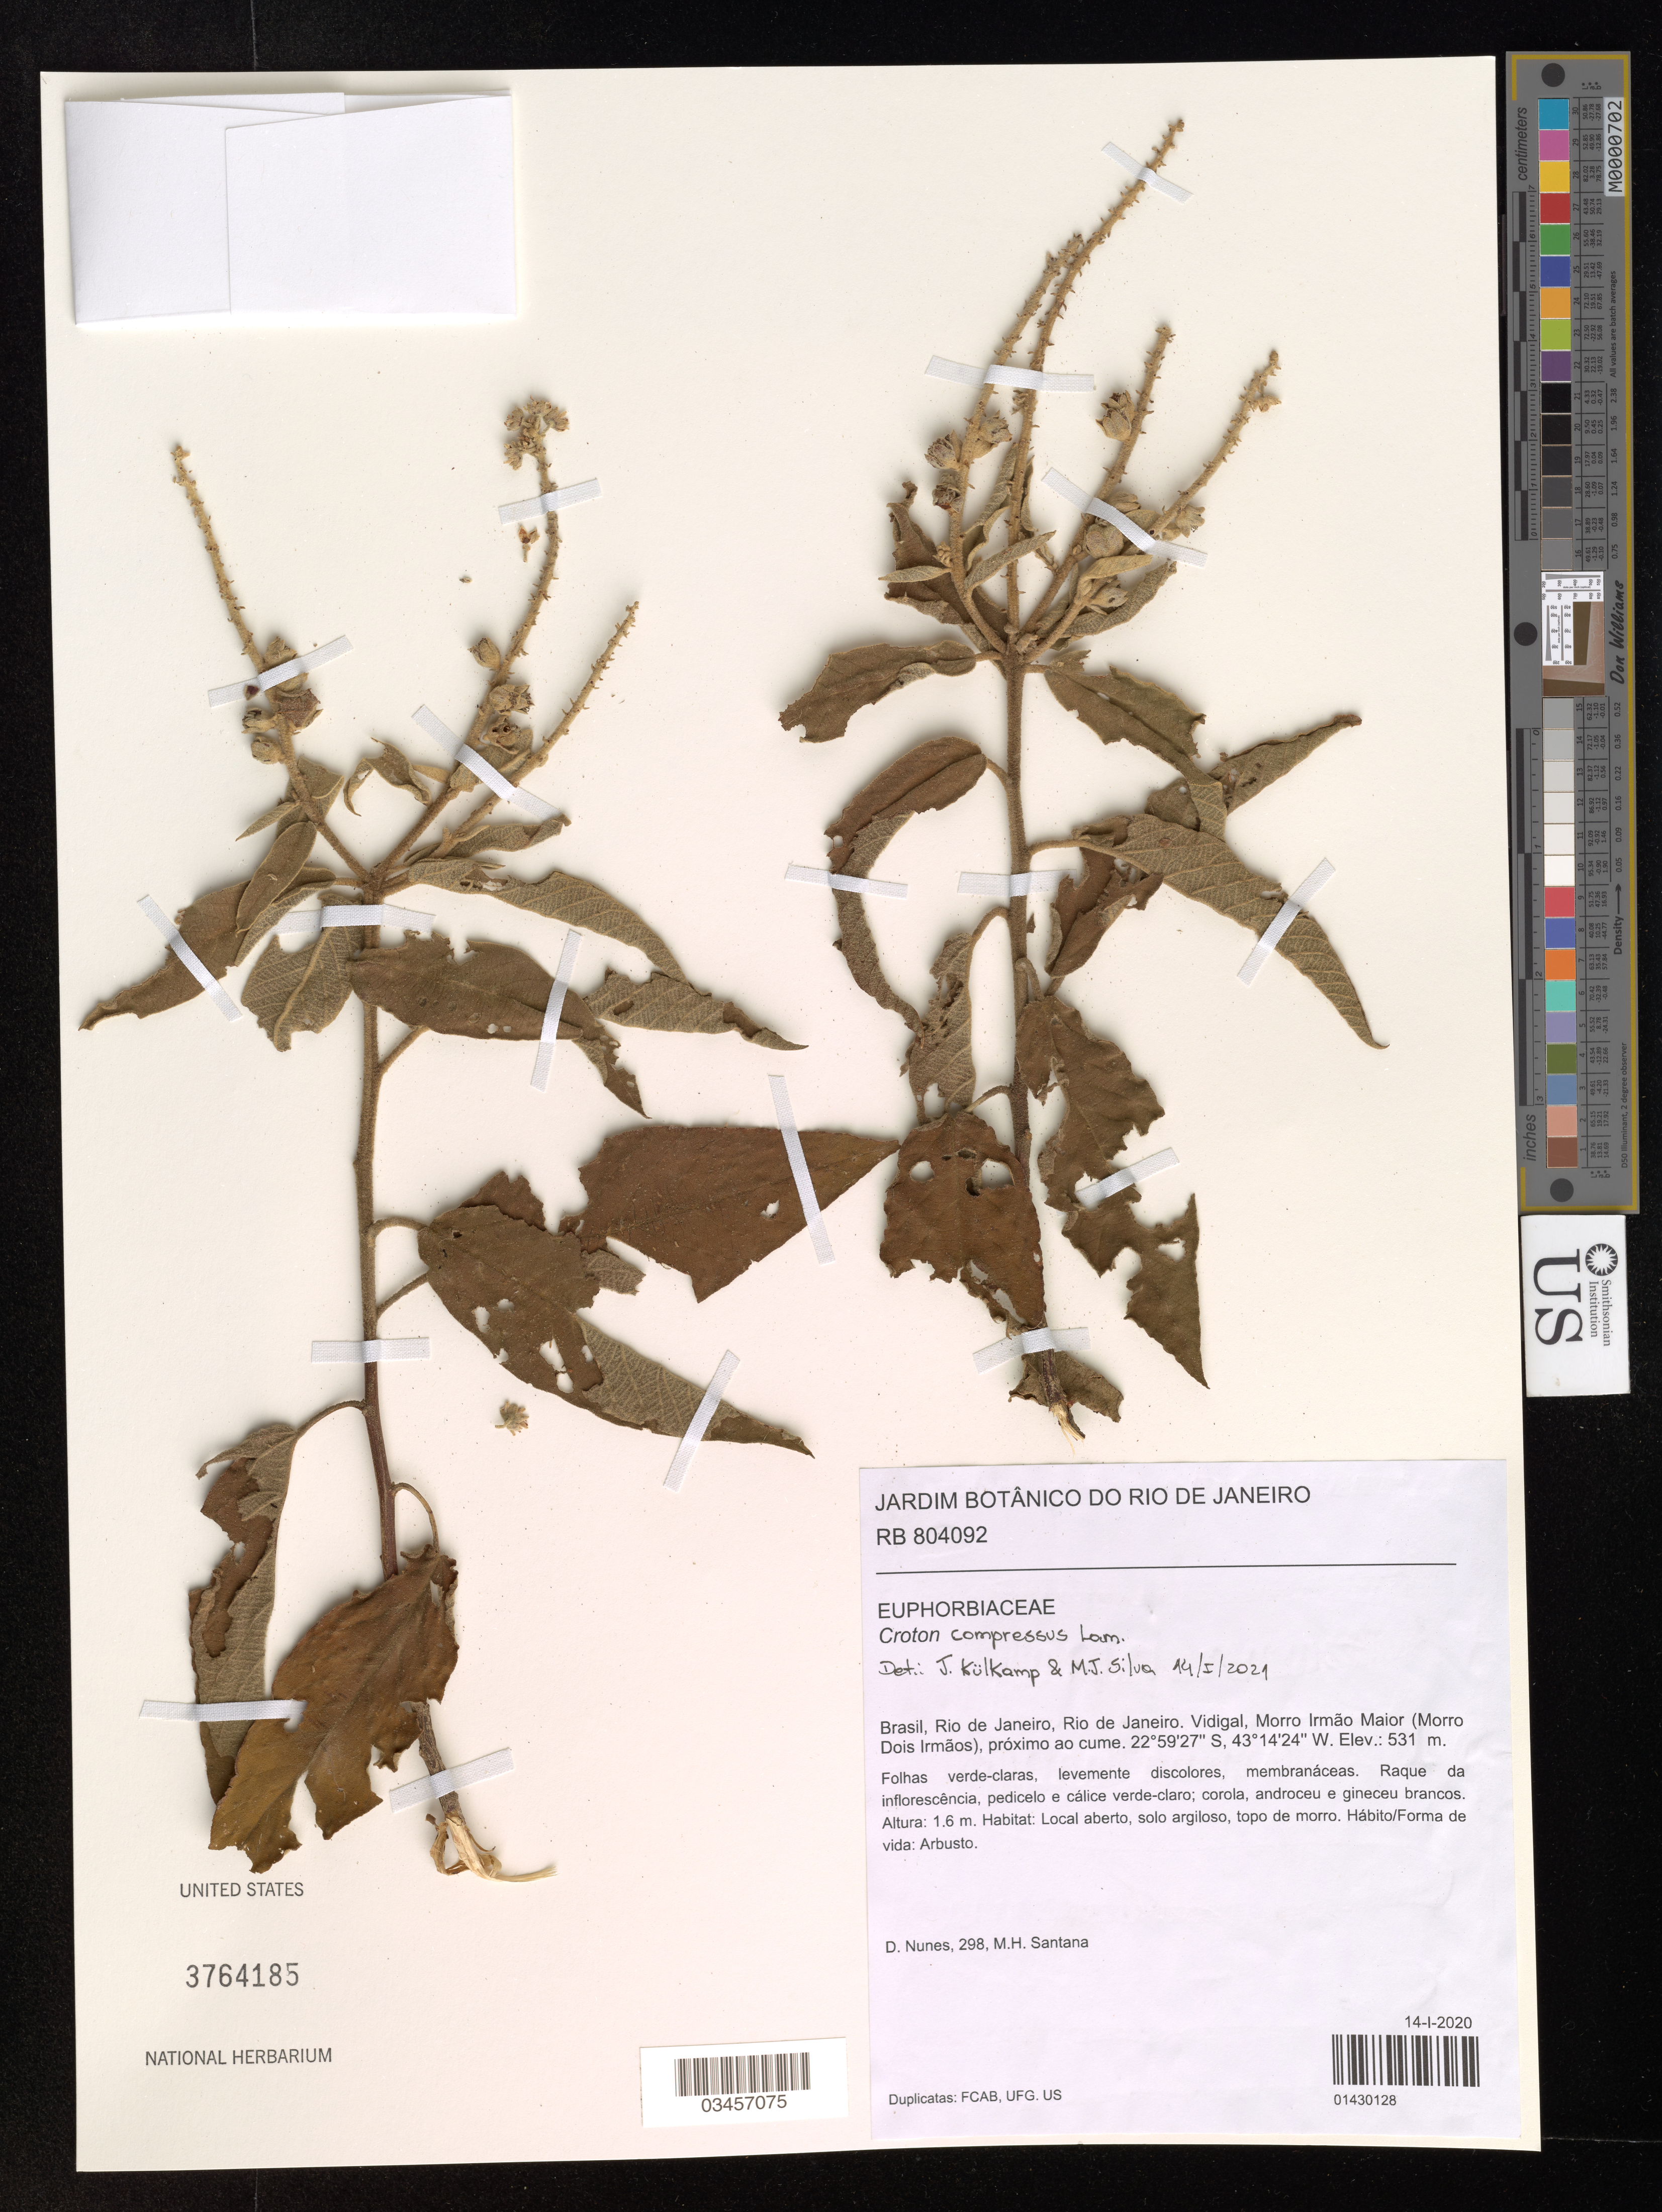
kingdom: Plantae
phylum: Tracheophyta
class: Magnoliopsida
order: Malpighiales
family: Euphorbiaceae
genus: Croton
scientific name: Croton compressus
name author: Lam.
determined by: Külkamp, Josimar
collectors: D. Nunes & M. Santana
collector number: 298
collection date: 2020-01-14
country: Brazil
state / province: Rio de Janeiro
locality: Rio de Janeiro. Vidigal, Morro Irmão Maior (Morro Dois Irmãos), próximo ao cume.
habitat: Local aberto, solo argiloso, topo de morro.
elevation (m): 531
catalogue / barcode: US 3764185